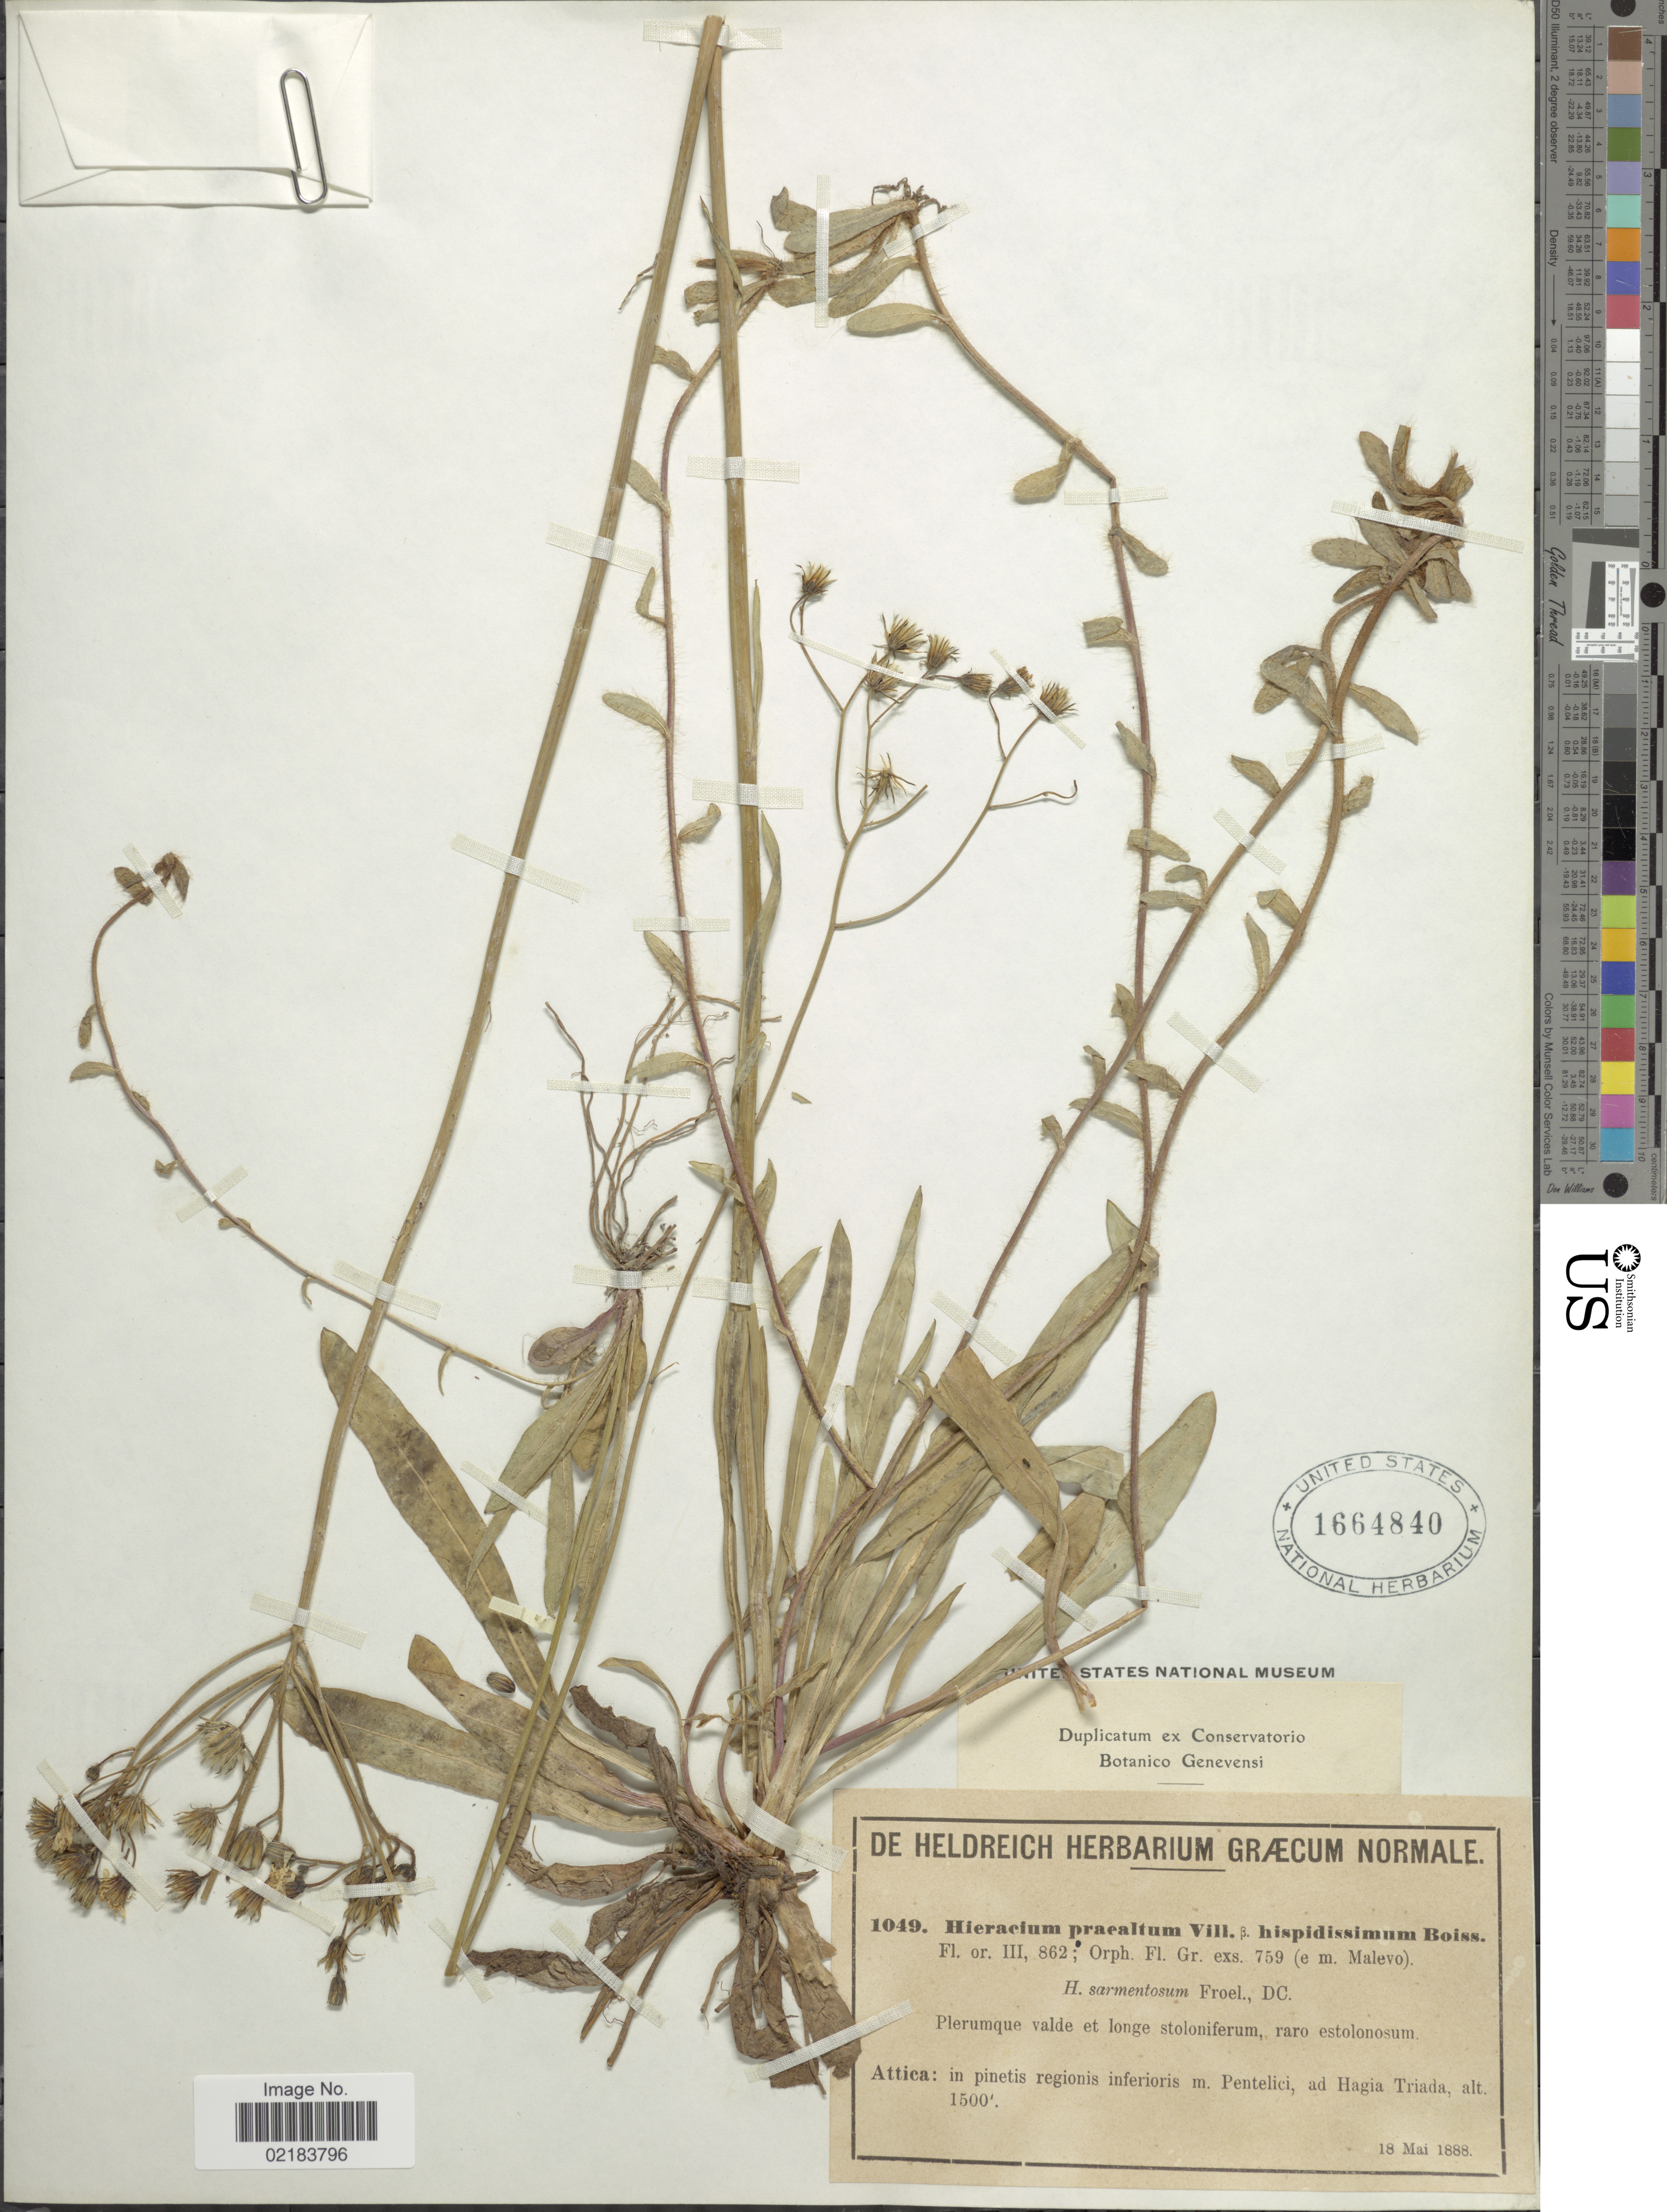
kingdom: Plantae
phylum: Tracheophyta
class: Magnoliopsida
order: Asterales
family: Asteraceae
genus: Pilosella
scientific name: Pilosella piloselloides subsp. praealta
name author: (Gochnat) S. Bräut. & Greuter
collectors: -. De Heldreich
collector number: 1049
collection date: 1888-05-18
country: Greece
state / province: Attica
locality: Attica: in pinetis regionis inferioris m. Pentelici, ad Hagia Triada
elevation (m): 457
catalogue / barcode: US 1664840